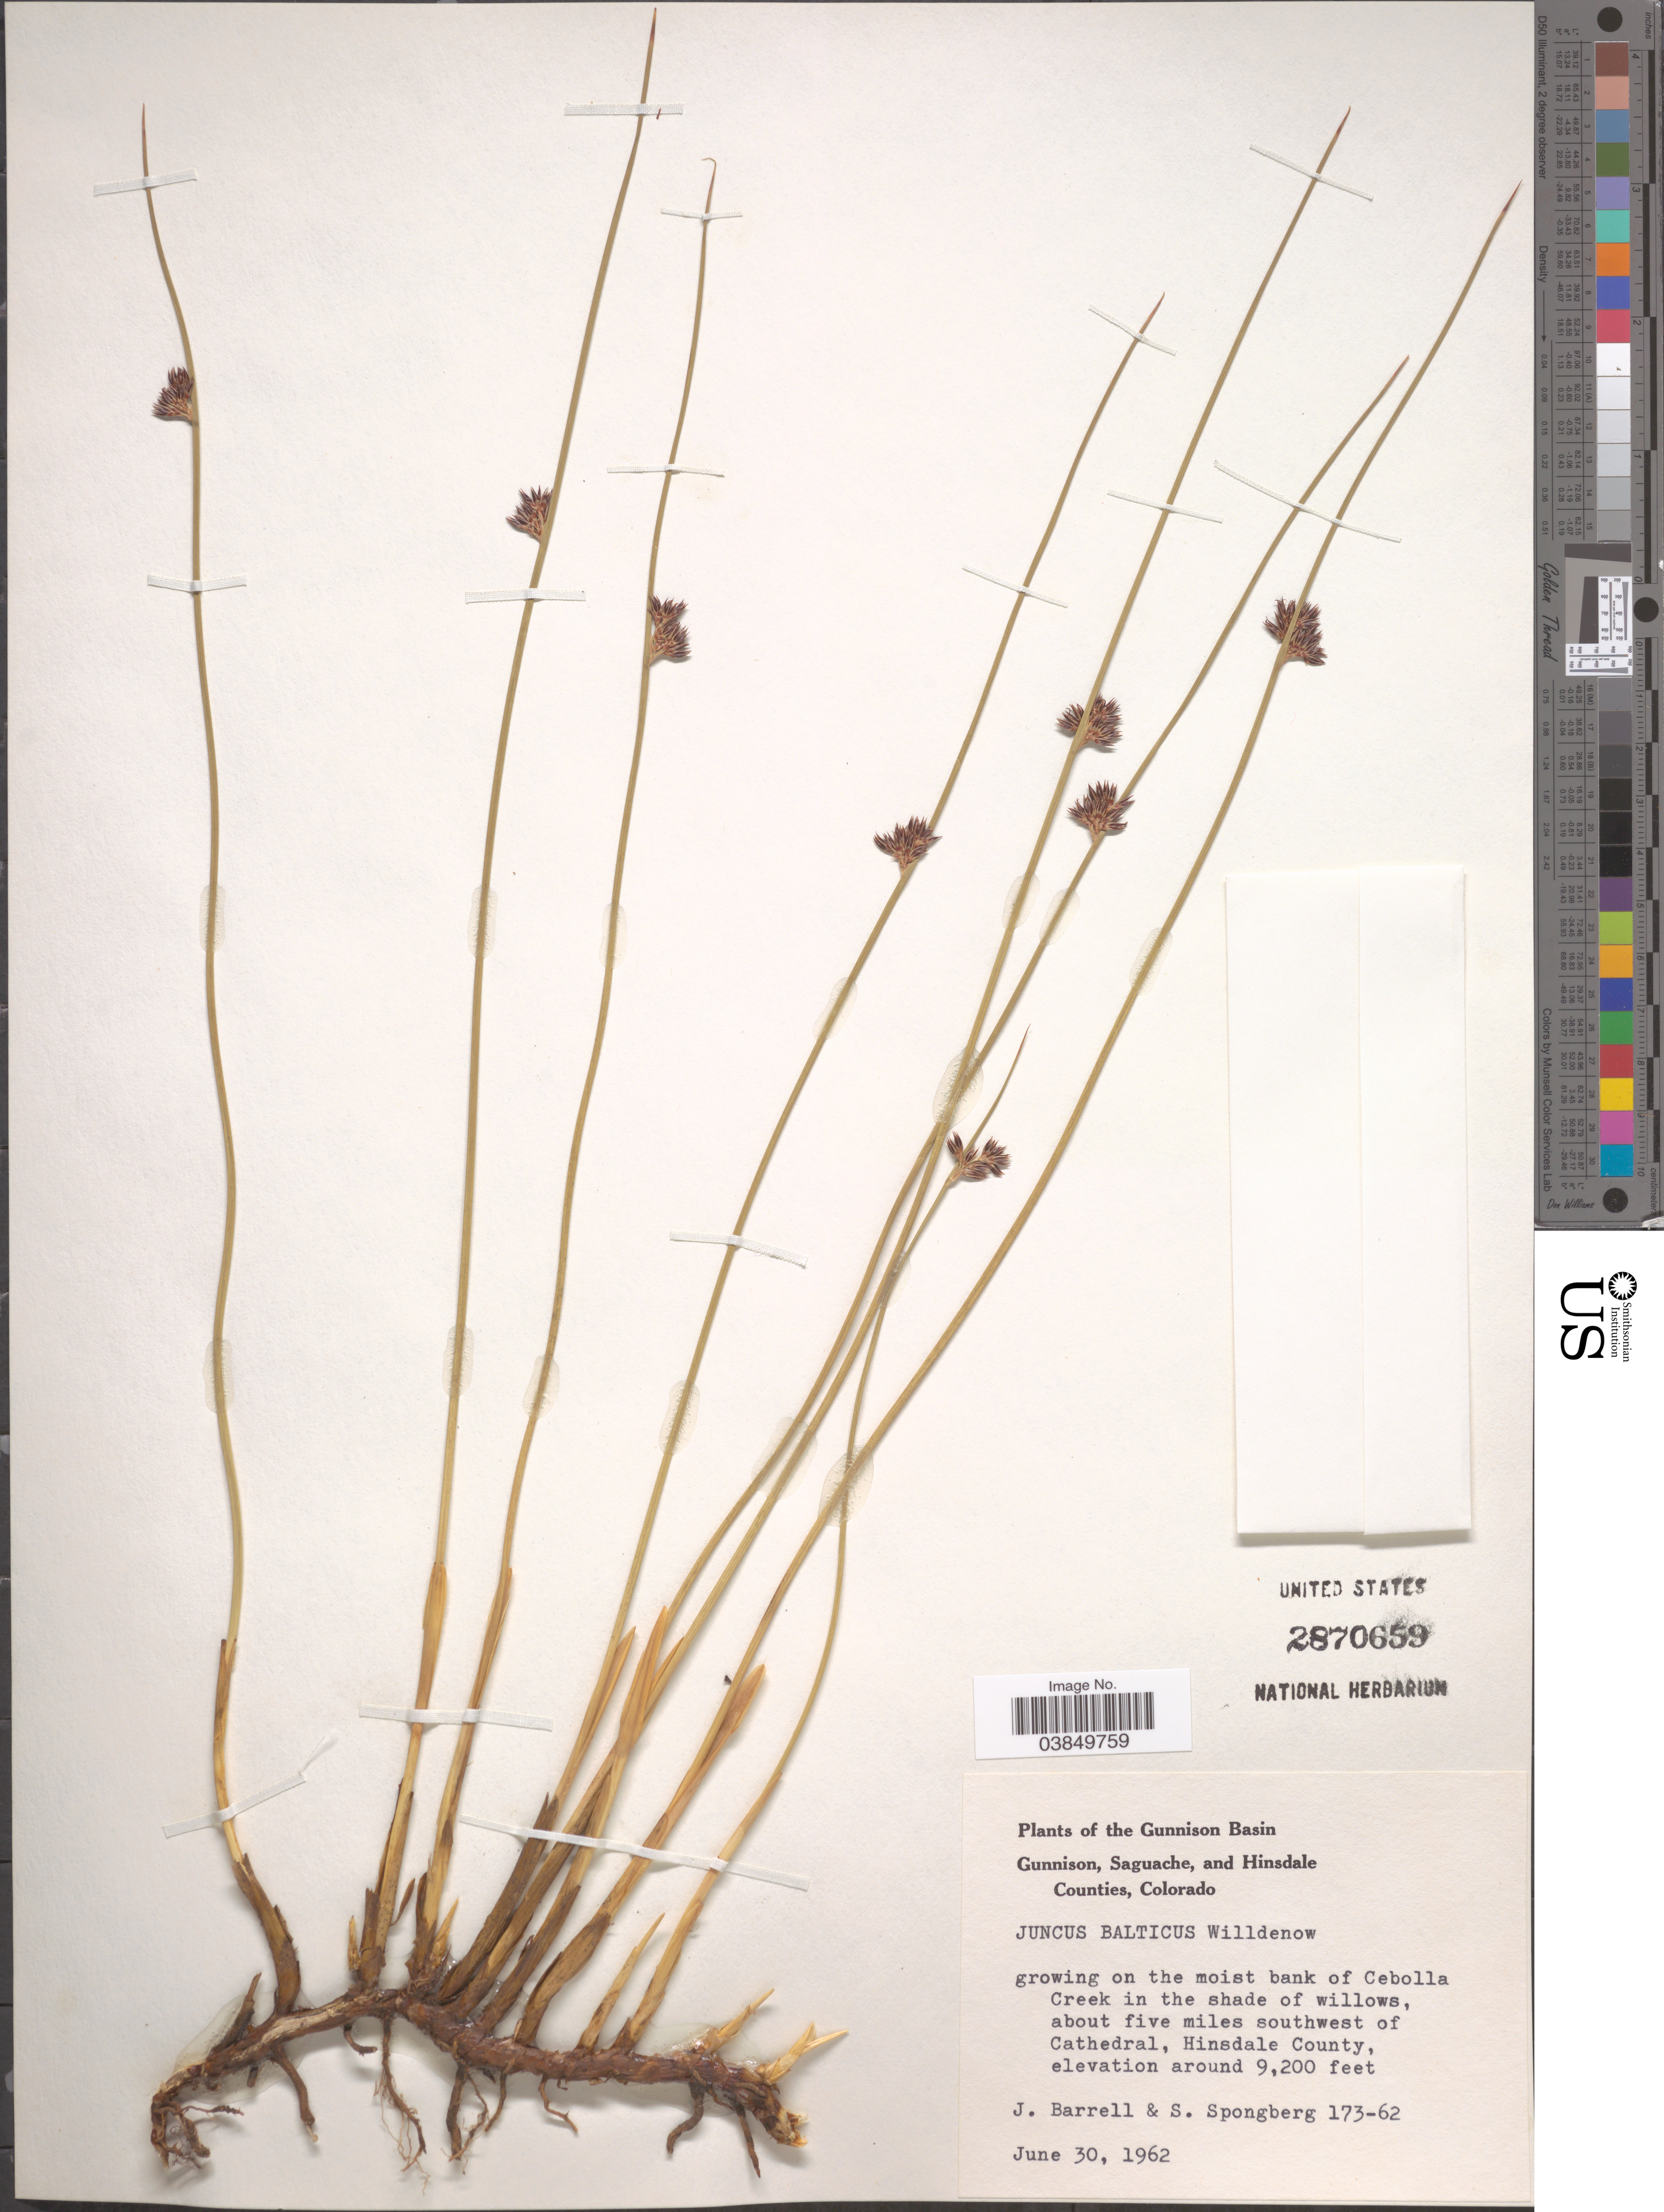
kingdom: Plantae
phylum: Tracheophyta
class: Liliopsida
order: Poales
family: Juncaceae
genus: Juncus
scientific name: Juncus balticus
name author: Willd.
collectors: J. Barrell & S. A.Spongberg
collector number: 173-62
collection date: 1962-06-30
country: United States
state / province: Colorado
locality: Gunnison Basin. Growing on the moist bank of Cebolla Creek in the shad of willow, about five miles southwest of Cathedral, Hinsdale County.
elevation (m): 2804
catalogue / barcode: US 2870659